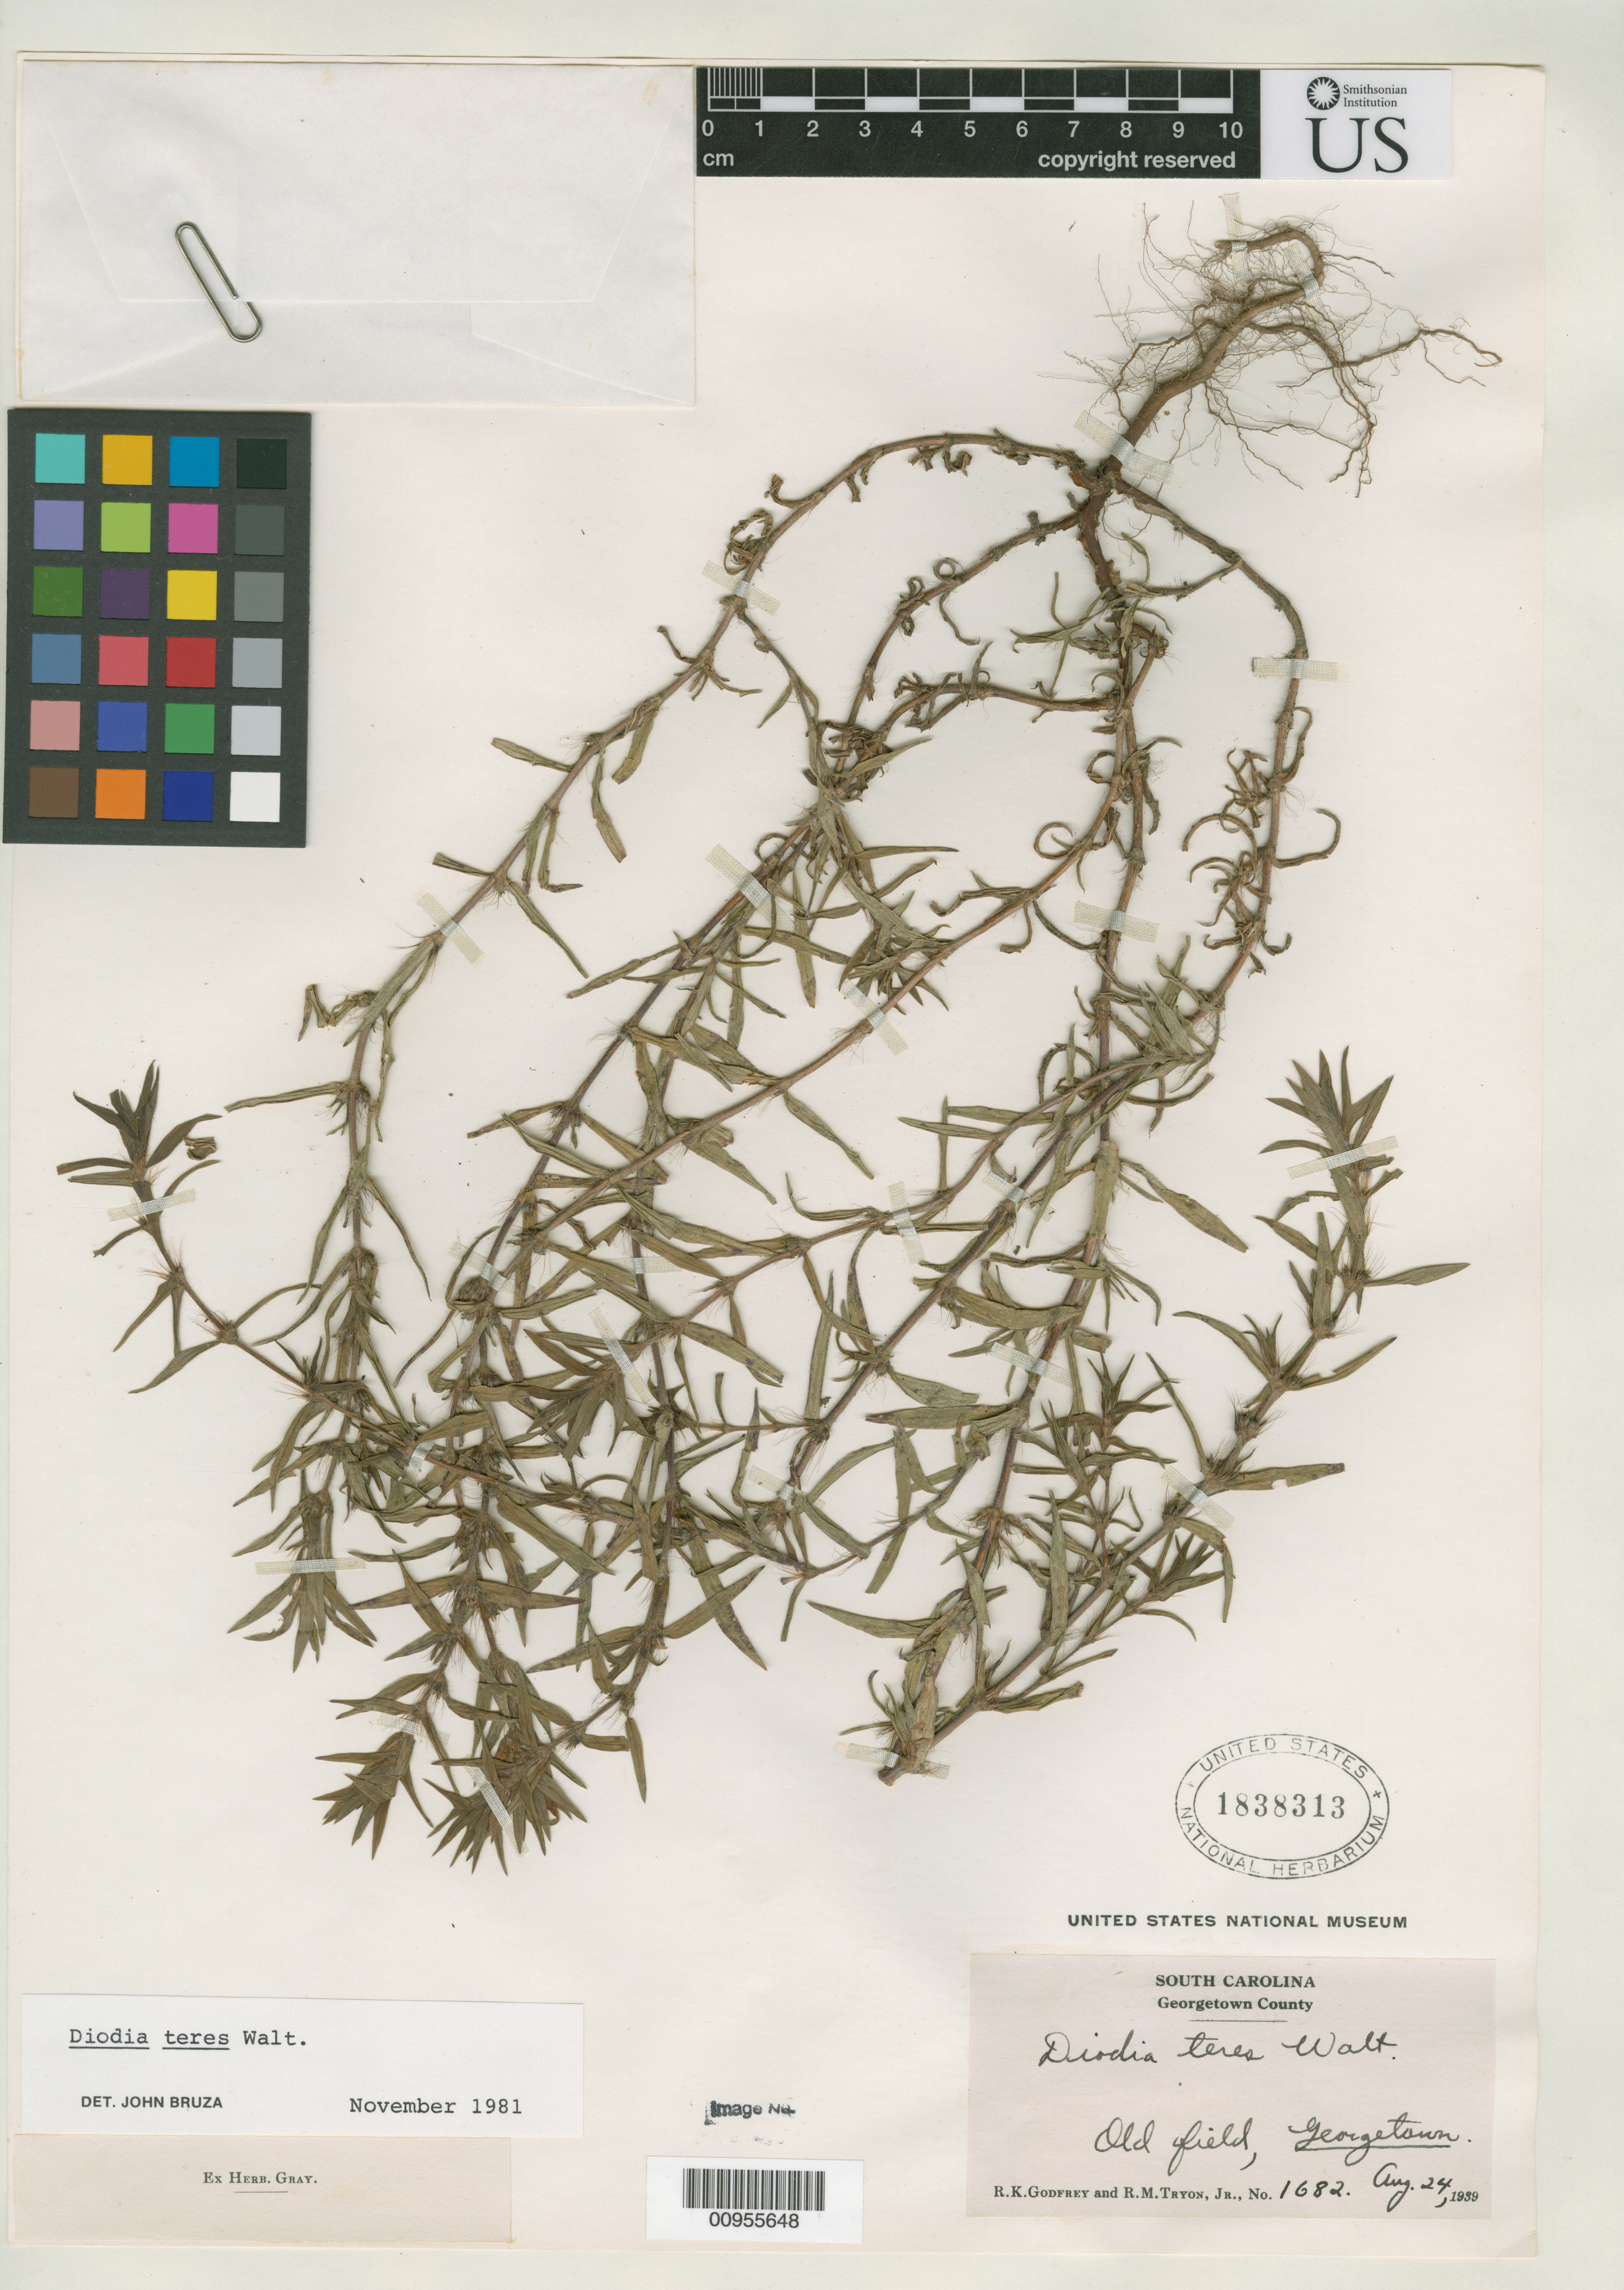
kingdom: Plantae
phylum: Tracheophyta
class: Magnoliopsida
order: Gentianales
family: Rubiaceae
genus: Diodia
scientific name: Diodia teres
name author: Walter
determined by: Bruza, J.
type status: Isoneotype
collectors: R. K. Godfrey & R. M. Tryon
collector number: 1682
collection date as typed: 24 Aug 1939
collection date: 1939-08-24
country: United States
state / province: South Carolina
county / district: Georgetown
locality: Old field, Georgetown.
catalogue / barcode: US 1838313